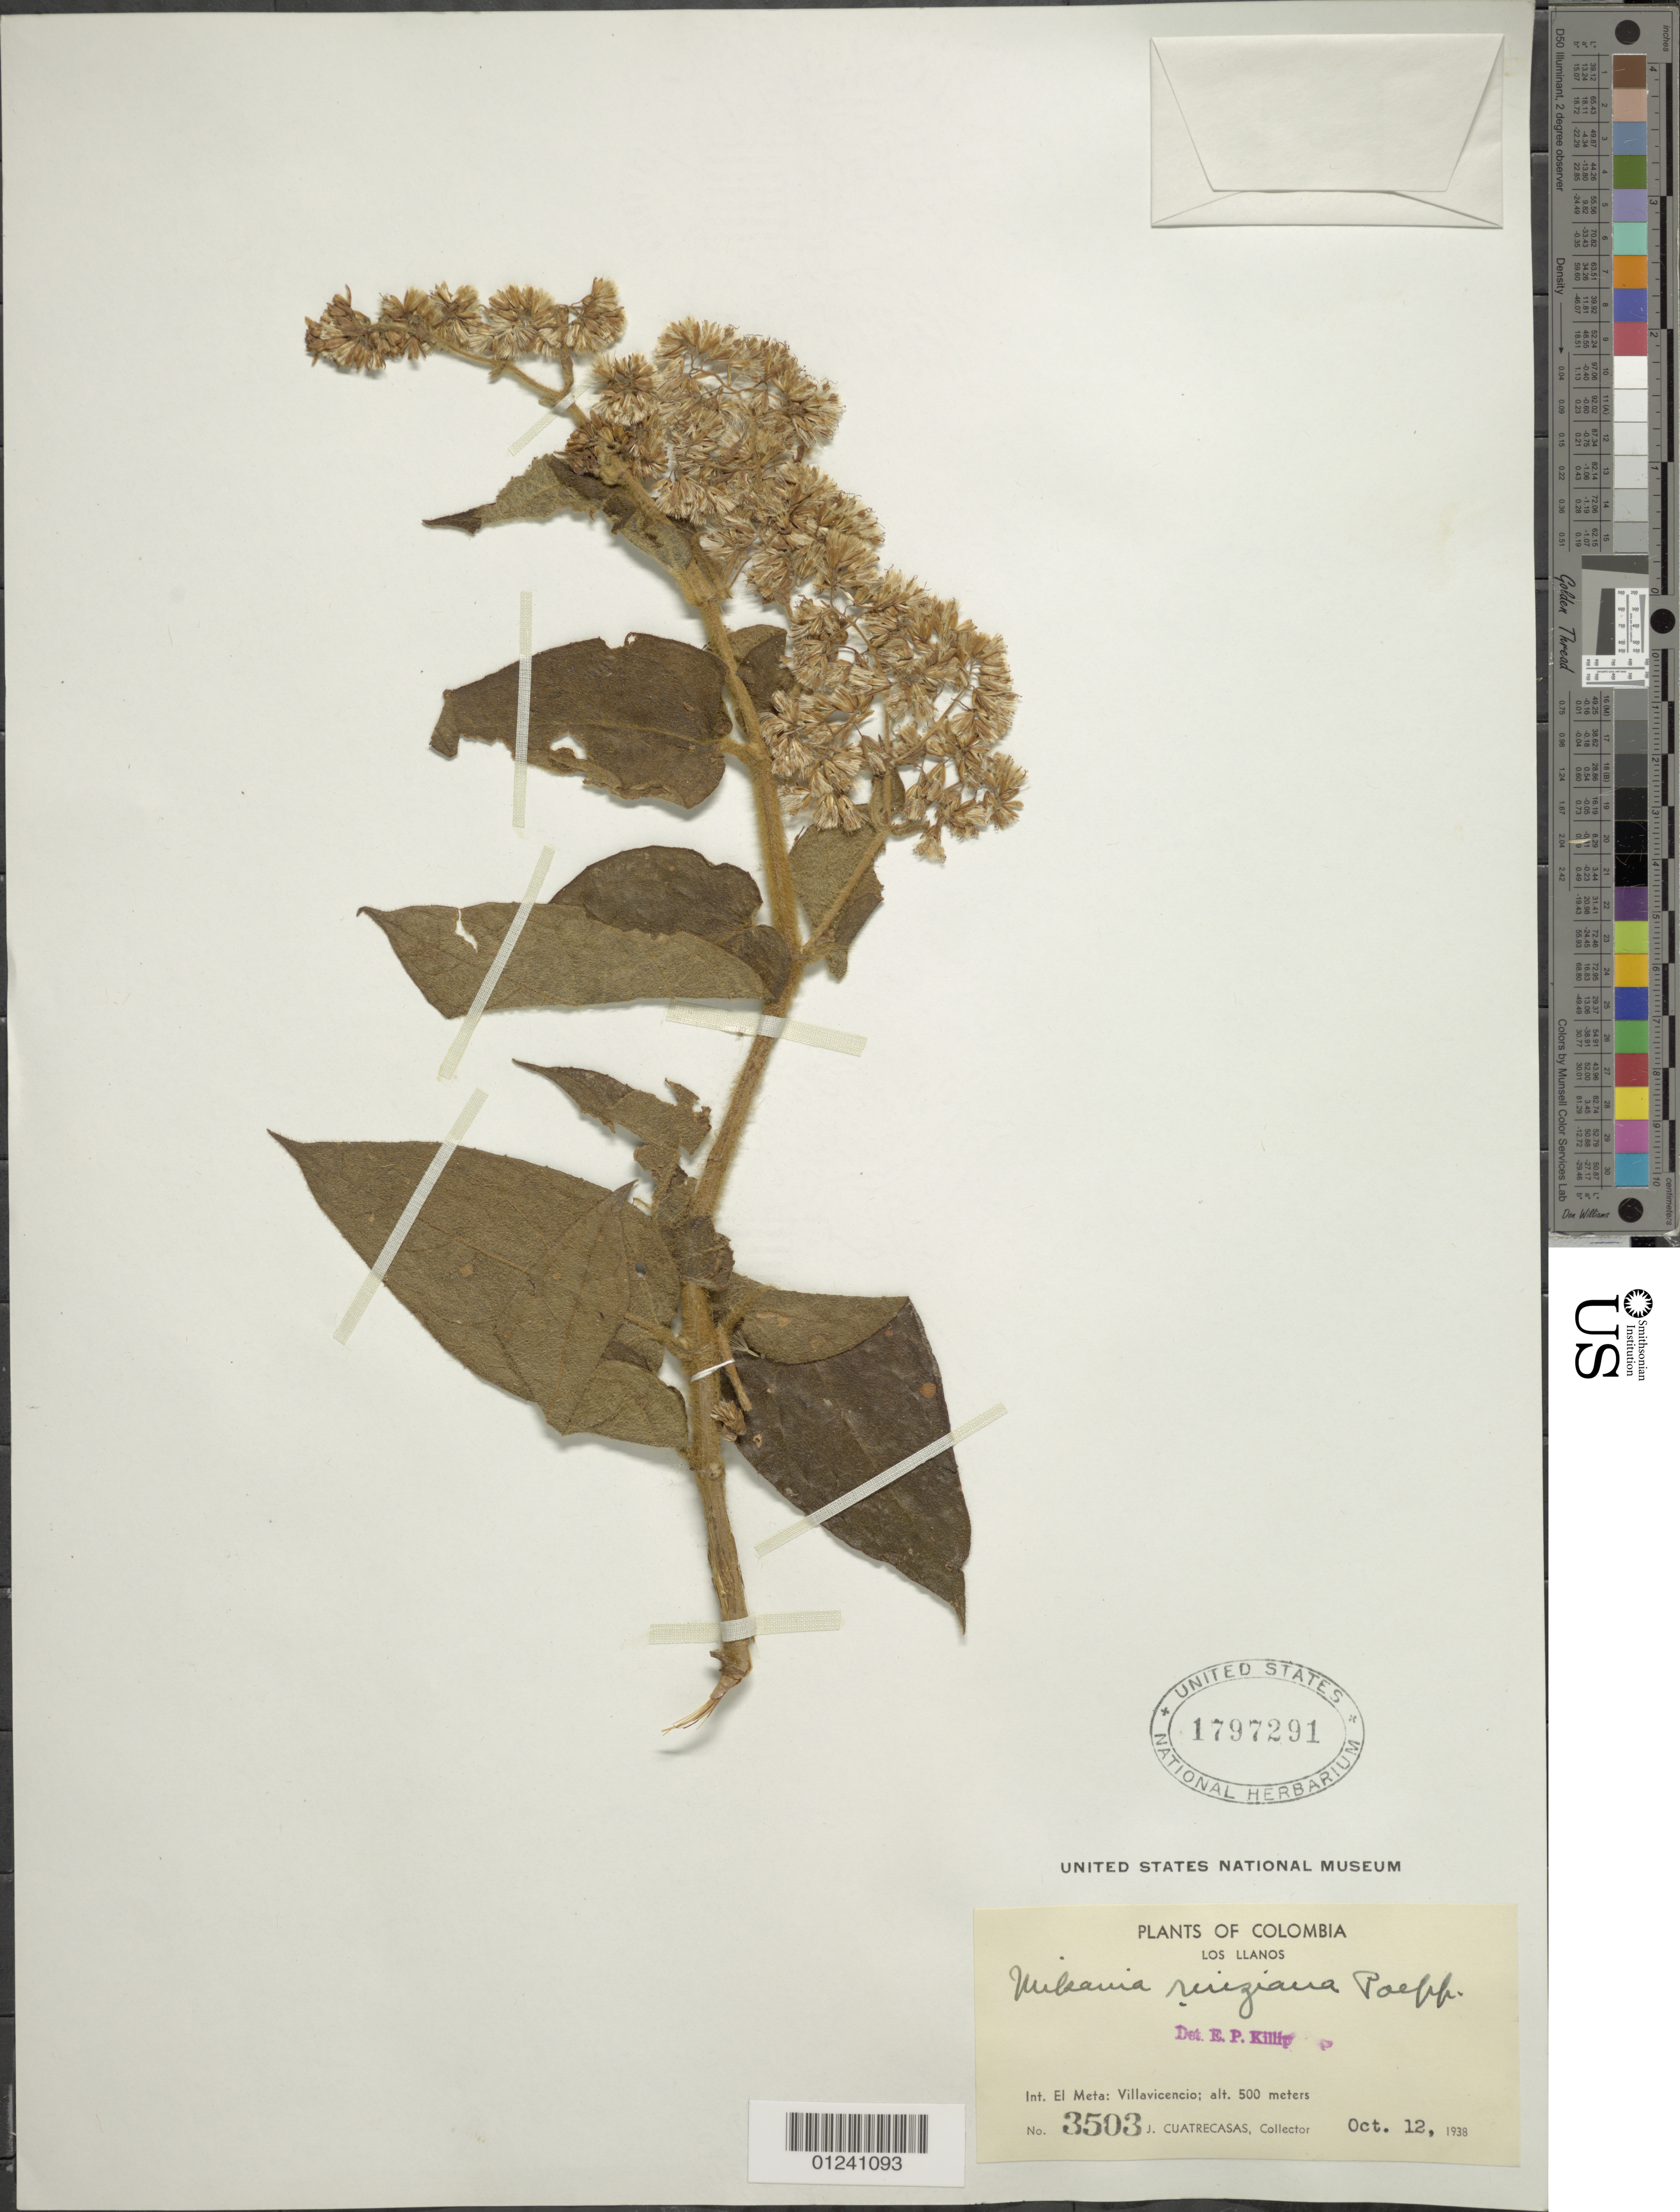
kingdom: Plantae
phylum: Tracheophyta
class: Magnoliopsida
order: Asterales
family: Asteraceae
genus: Mikania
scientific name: Mikania banisteriae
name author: DC.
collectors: J. Cuatrecasas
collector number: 3503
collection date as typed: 12 Oct 1938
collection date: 1938-10-12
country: Colombia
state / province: Meta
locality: Villa Vicencia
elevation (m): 500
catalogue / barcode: US 1797291